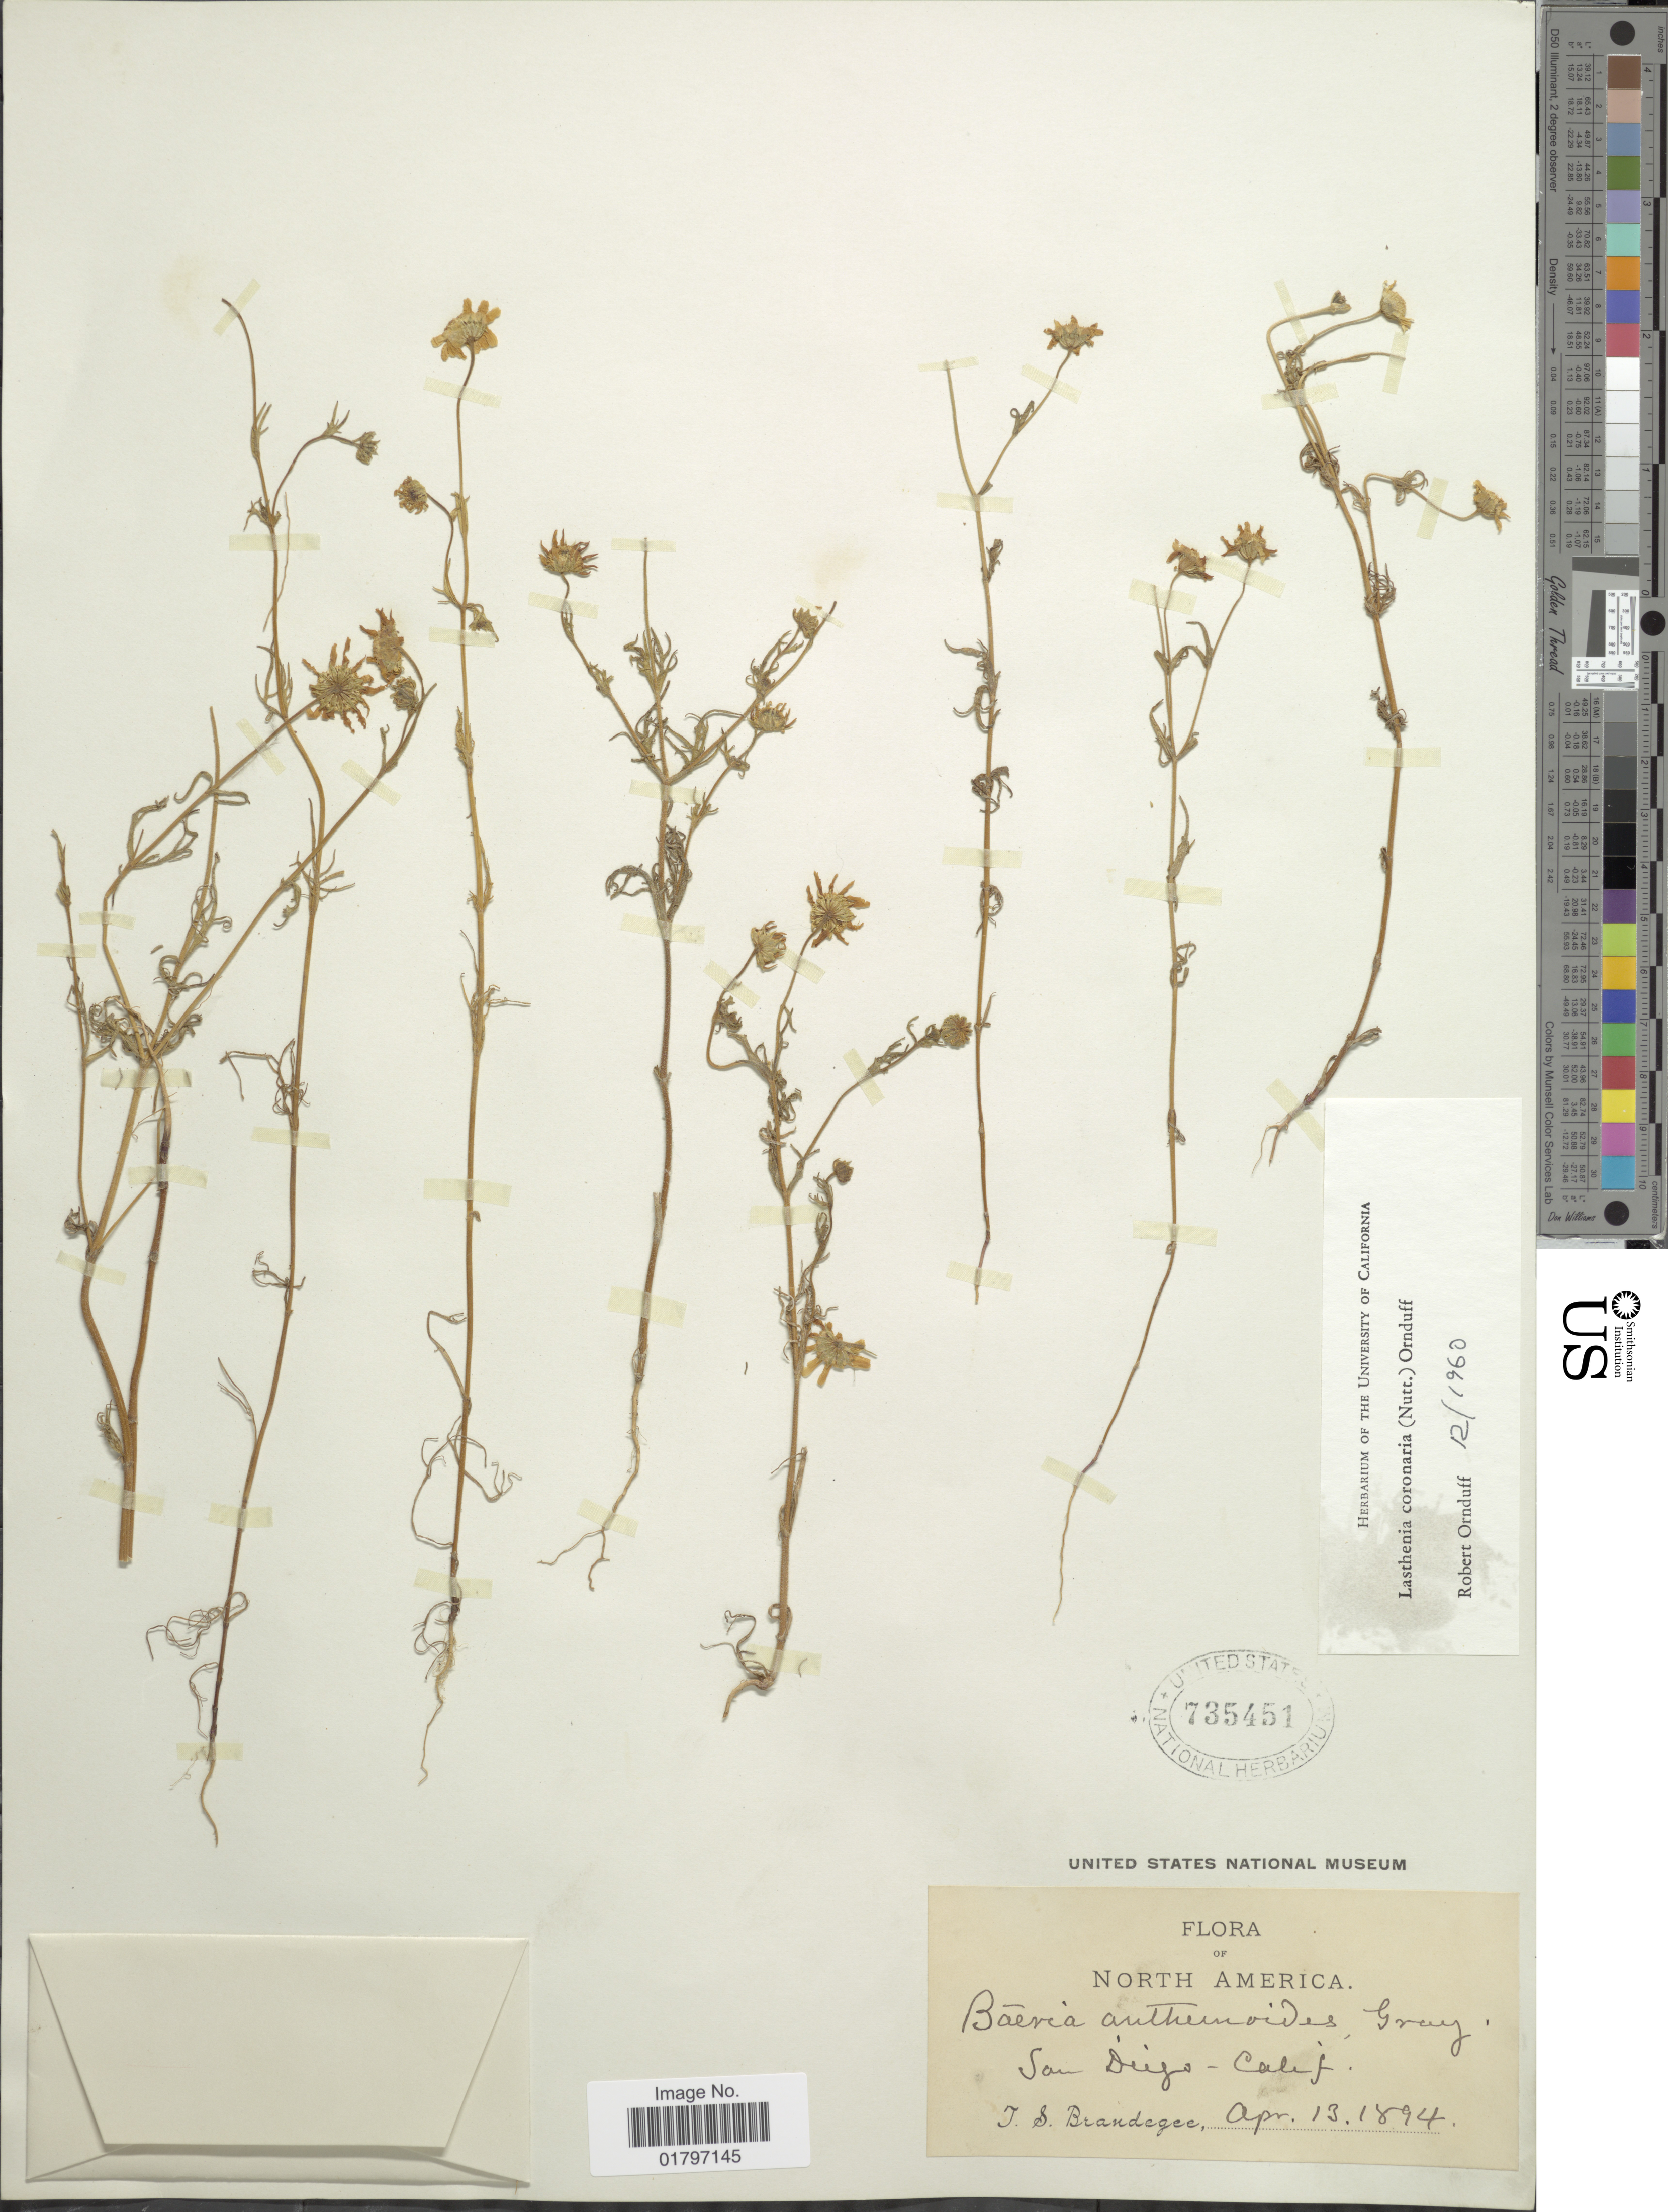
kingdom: Plantae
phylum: Tracheophyta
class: Magnoliopsida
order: Asterales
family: Asteraceae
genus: Lasthenia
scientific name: Lasthenia coronaria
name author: (Nutt.) Ornduff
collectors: T. S. Brandegee (herbarium)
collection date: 1894-04-13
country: United States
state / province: California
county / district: San Diego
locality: San Diego - Calif.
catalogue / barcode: US 735451